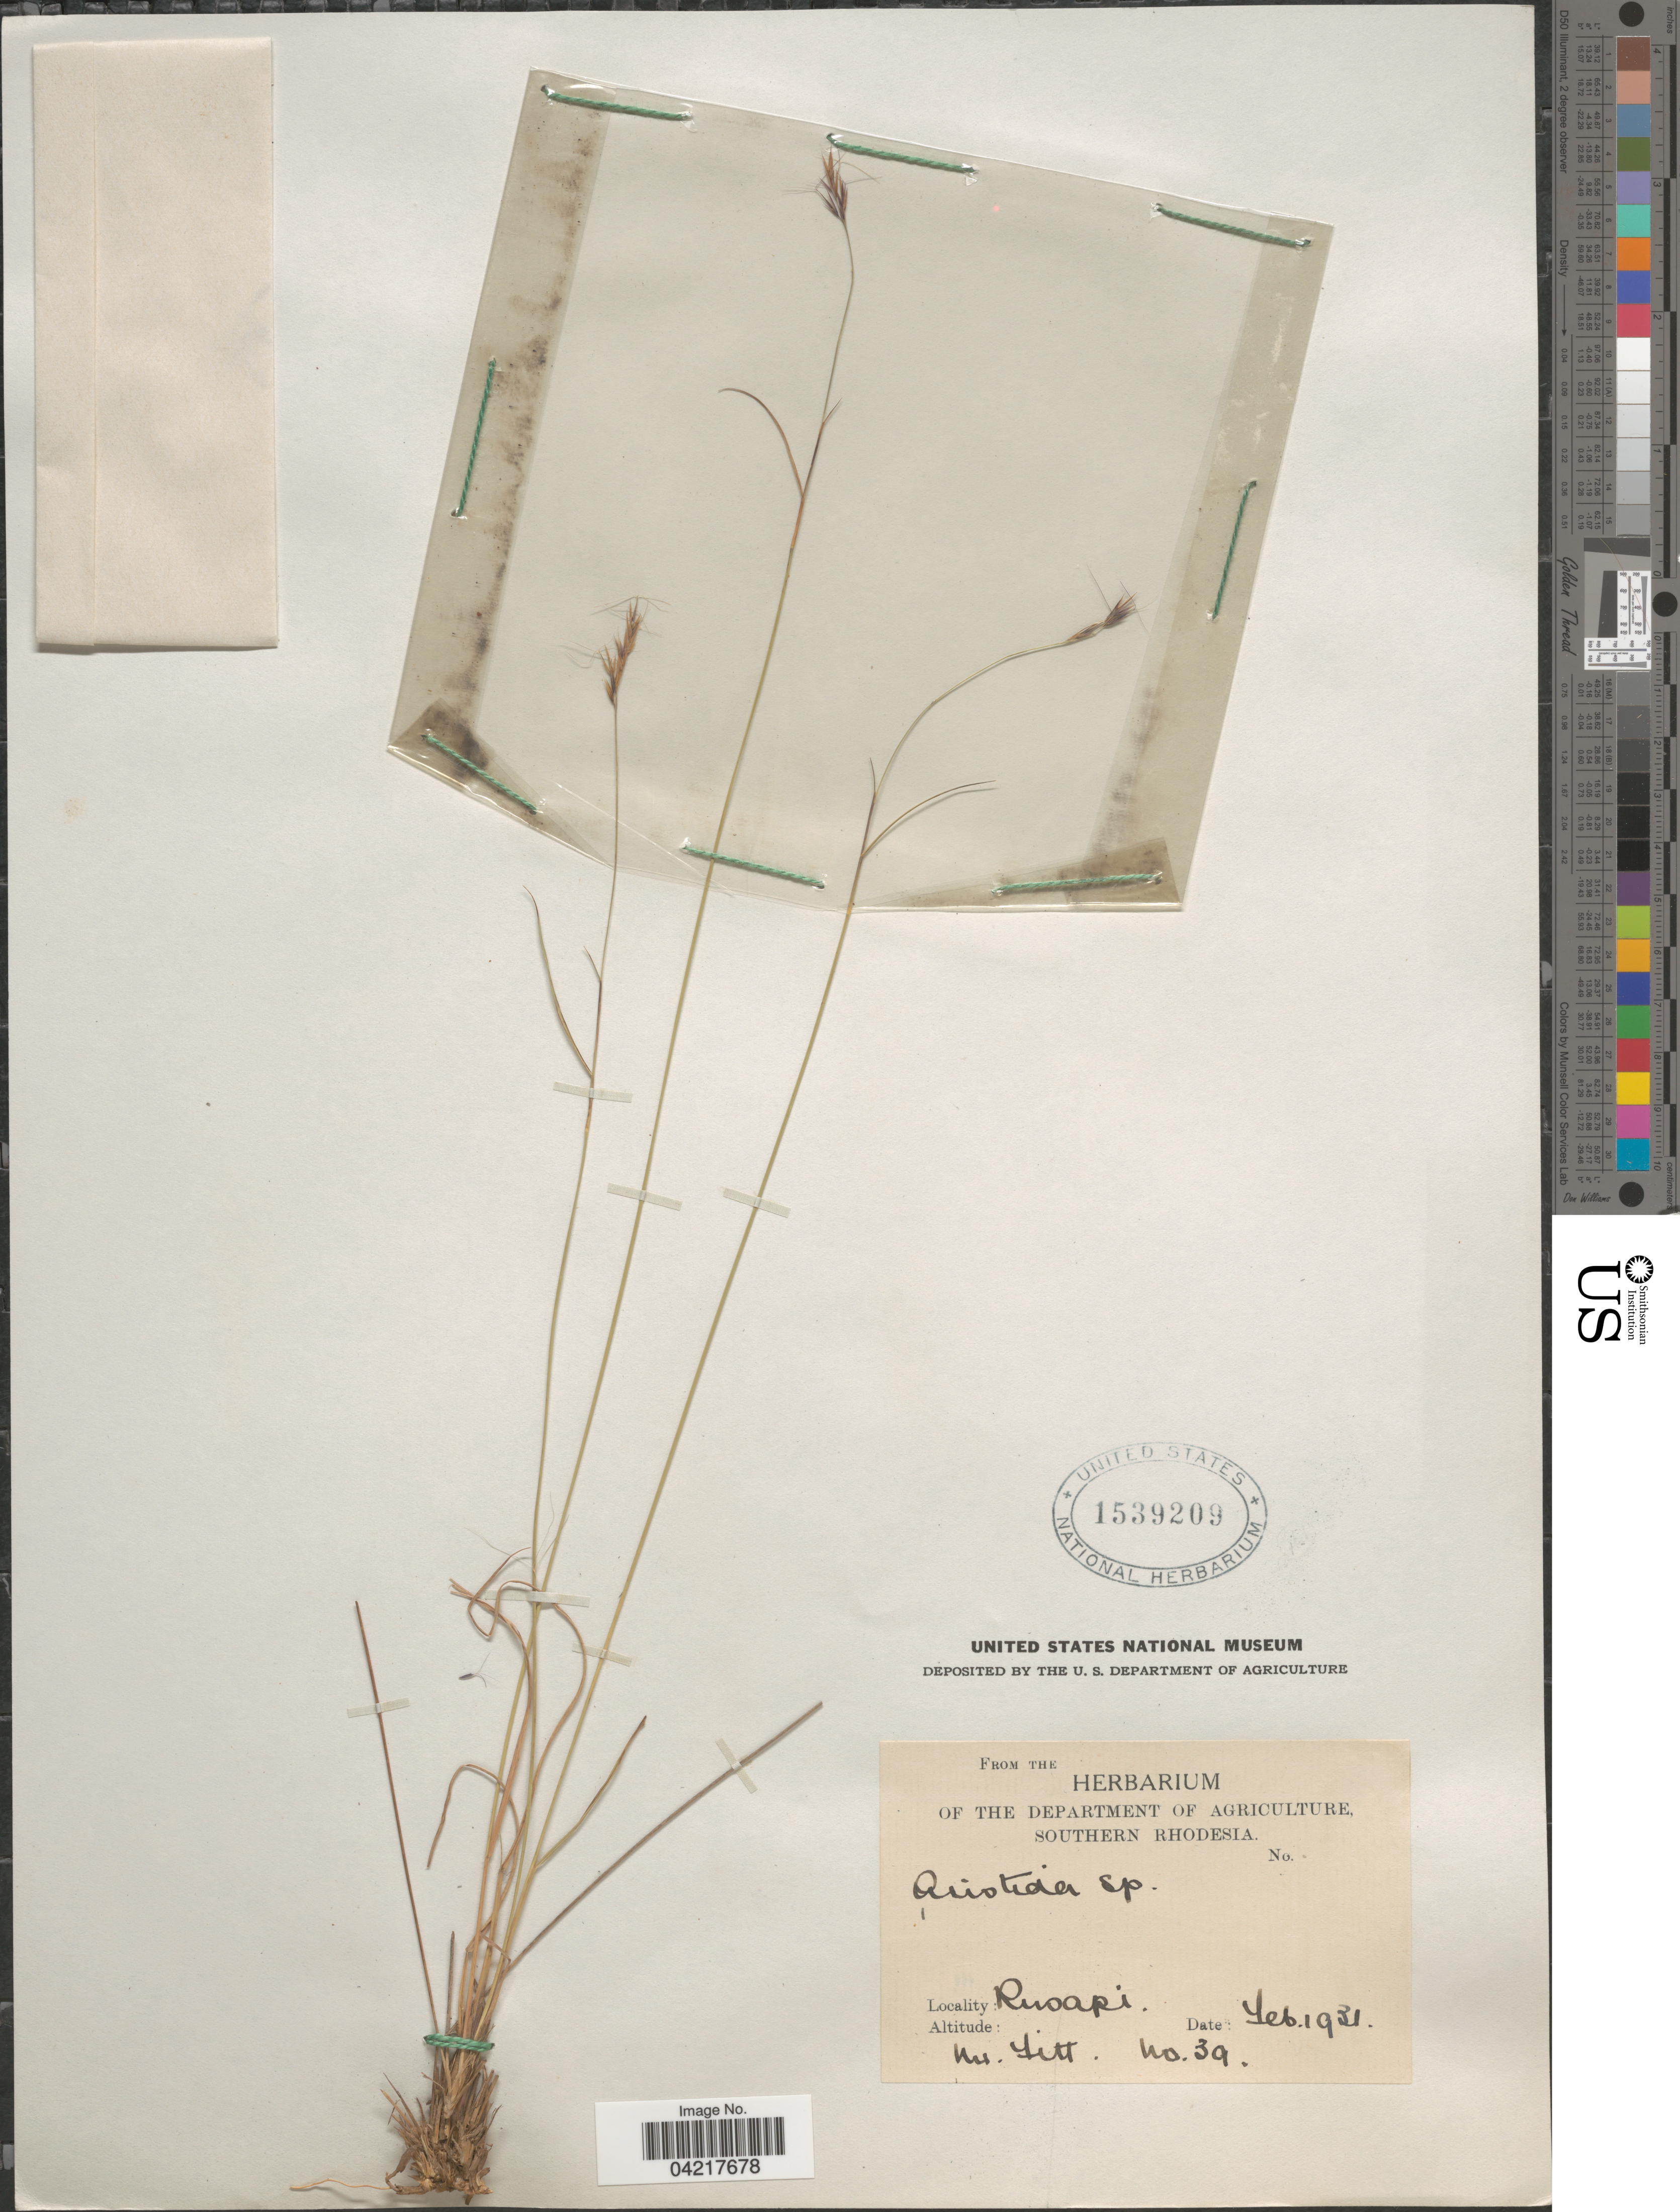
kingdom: Plantae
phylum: Tracheophyta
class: Liliopsida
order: Poales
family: Poaceae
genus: Aristida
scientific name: Aristida recta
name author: Franch.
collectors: -. Fitt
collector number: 39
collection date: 1931-02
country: Zimbabwe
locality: Rusapi.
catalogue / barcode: US 1539209